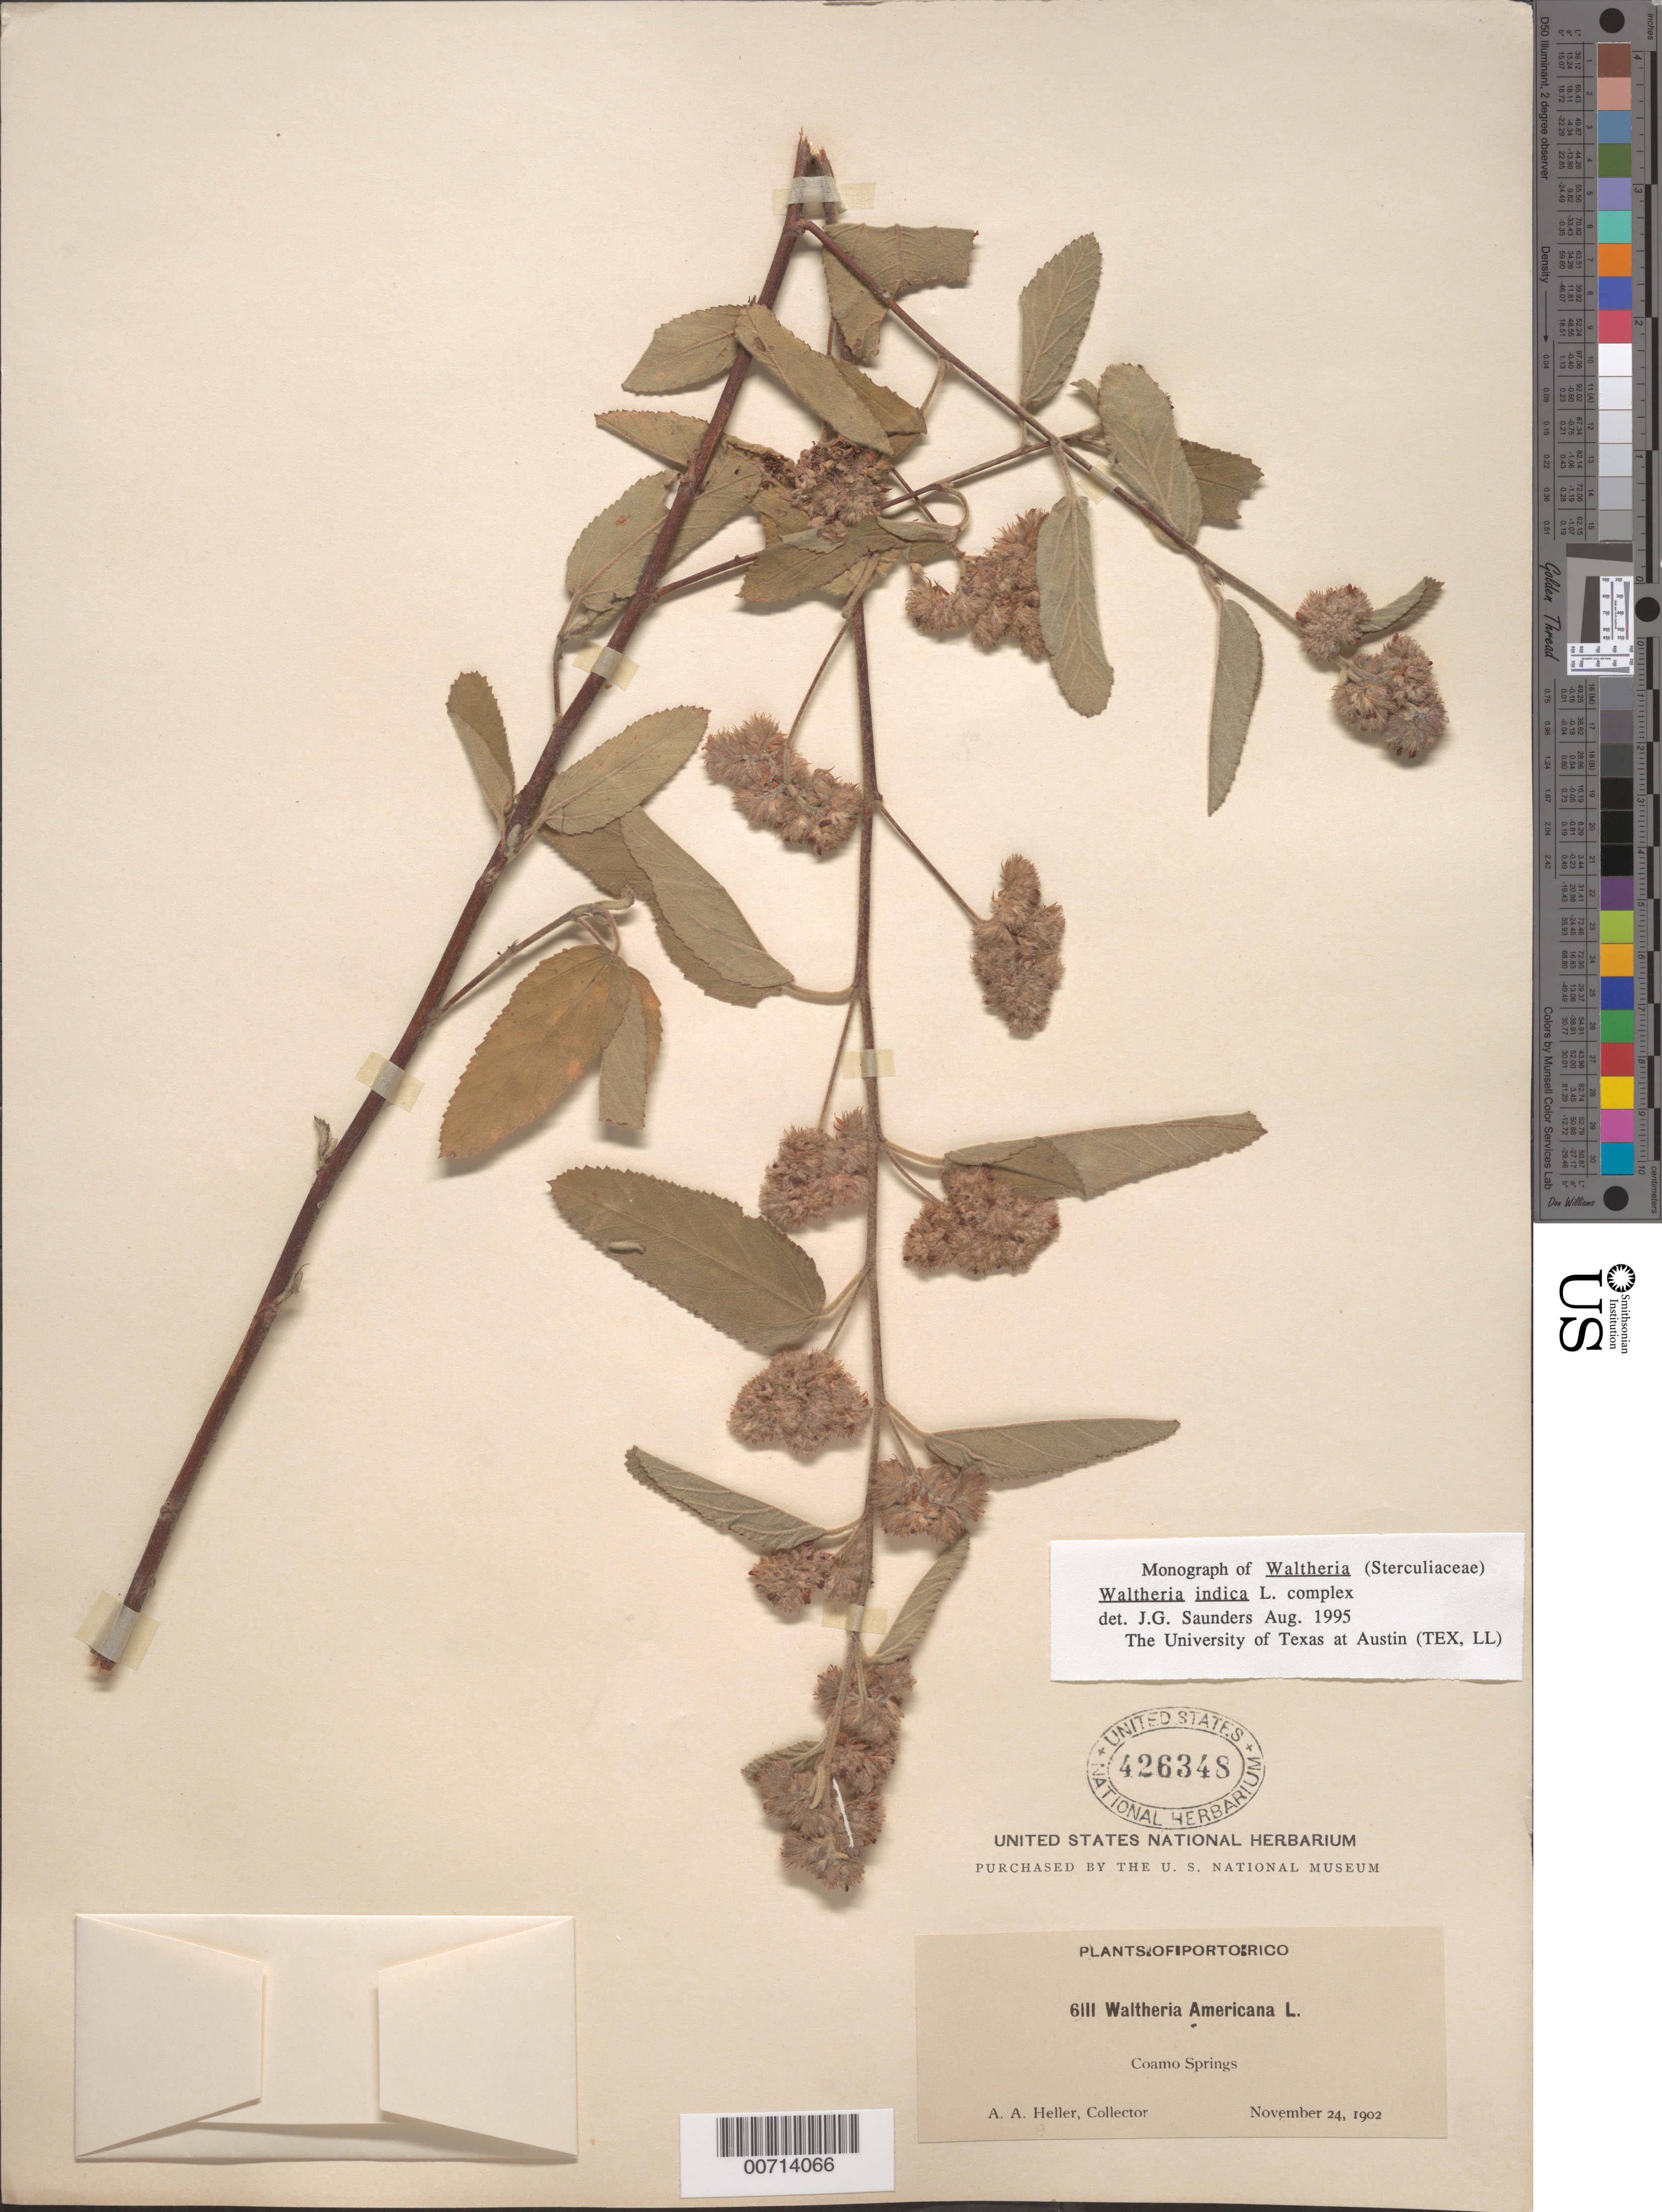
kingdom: Plantae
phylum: Tracheophyta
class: Magnoliopsida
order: Malvales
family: Malvaceae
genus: Waltheria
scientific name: Waltheria indica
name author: L.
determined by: Saunders, J. G.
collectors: A. A. Heller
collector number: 6111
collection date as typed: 24 Nov 1902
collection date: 1902-11-24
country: Puerto Rico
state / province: Coamo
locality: Coamo Springs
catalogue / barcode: US 426348